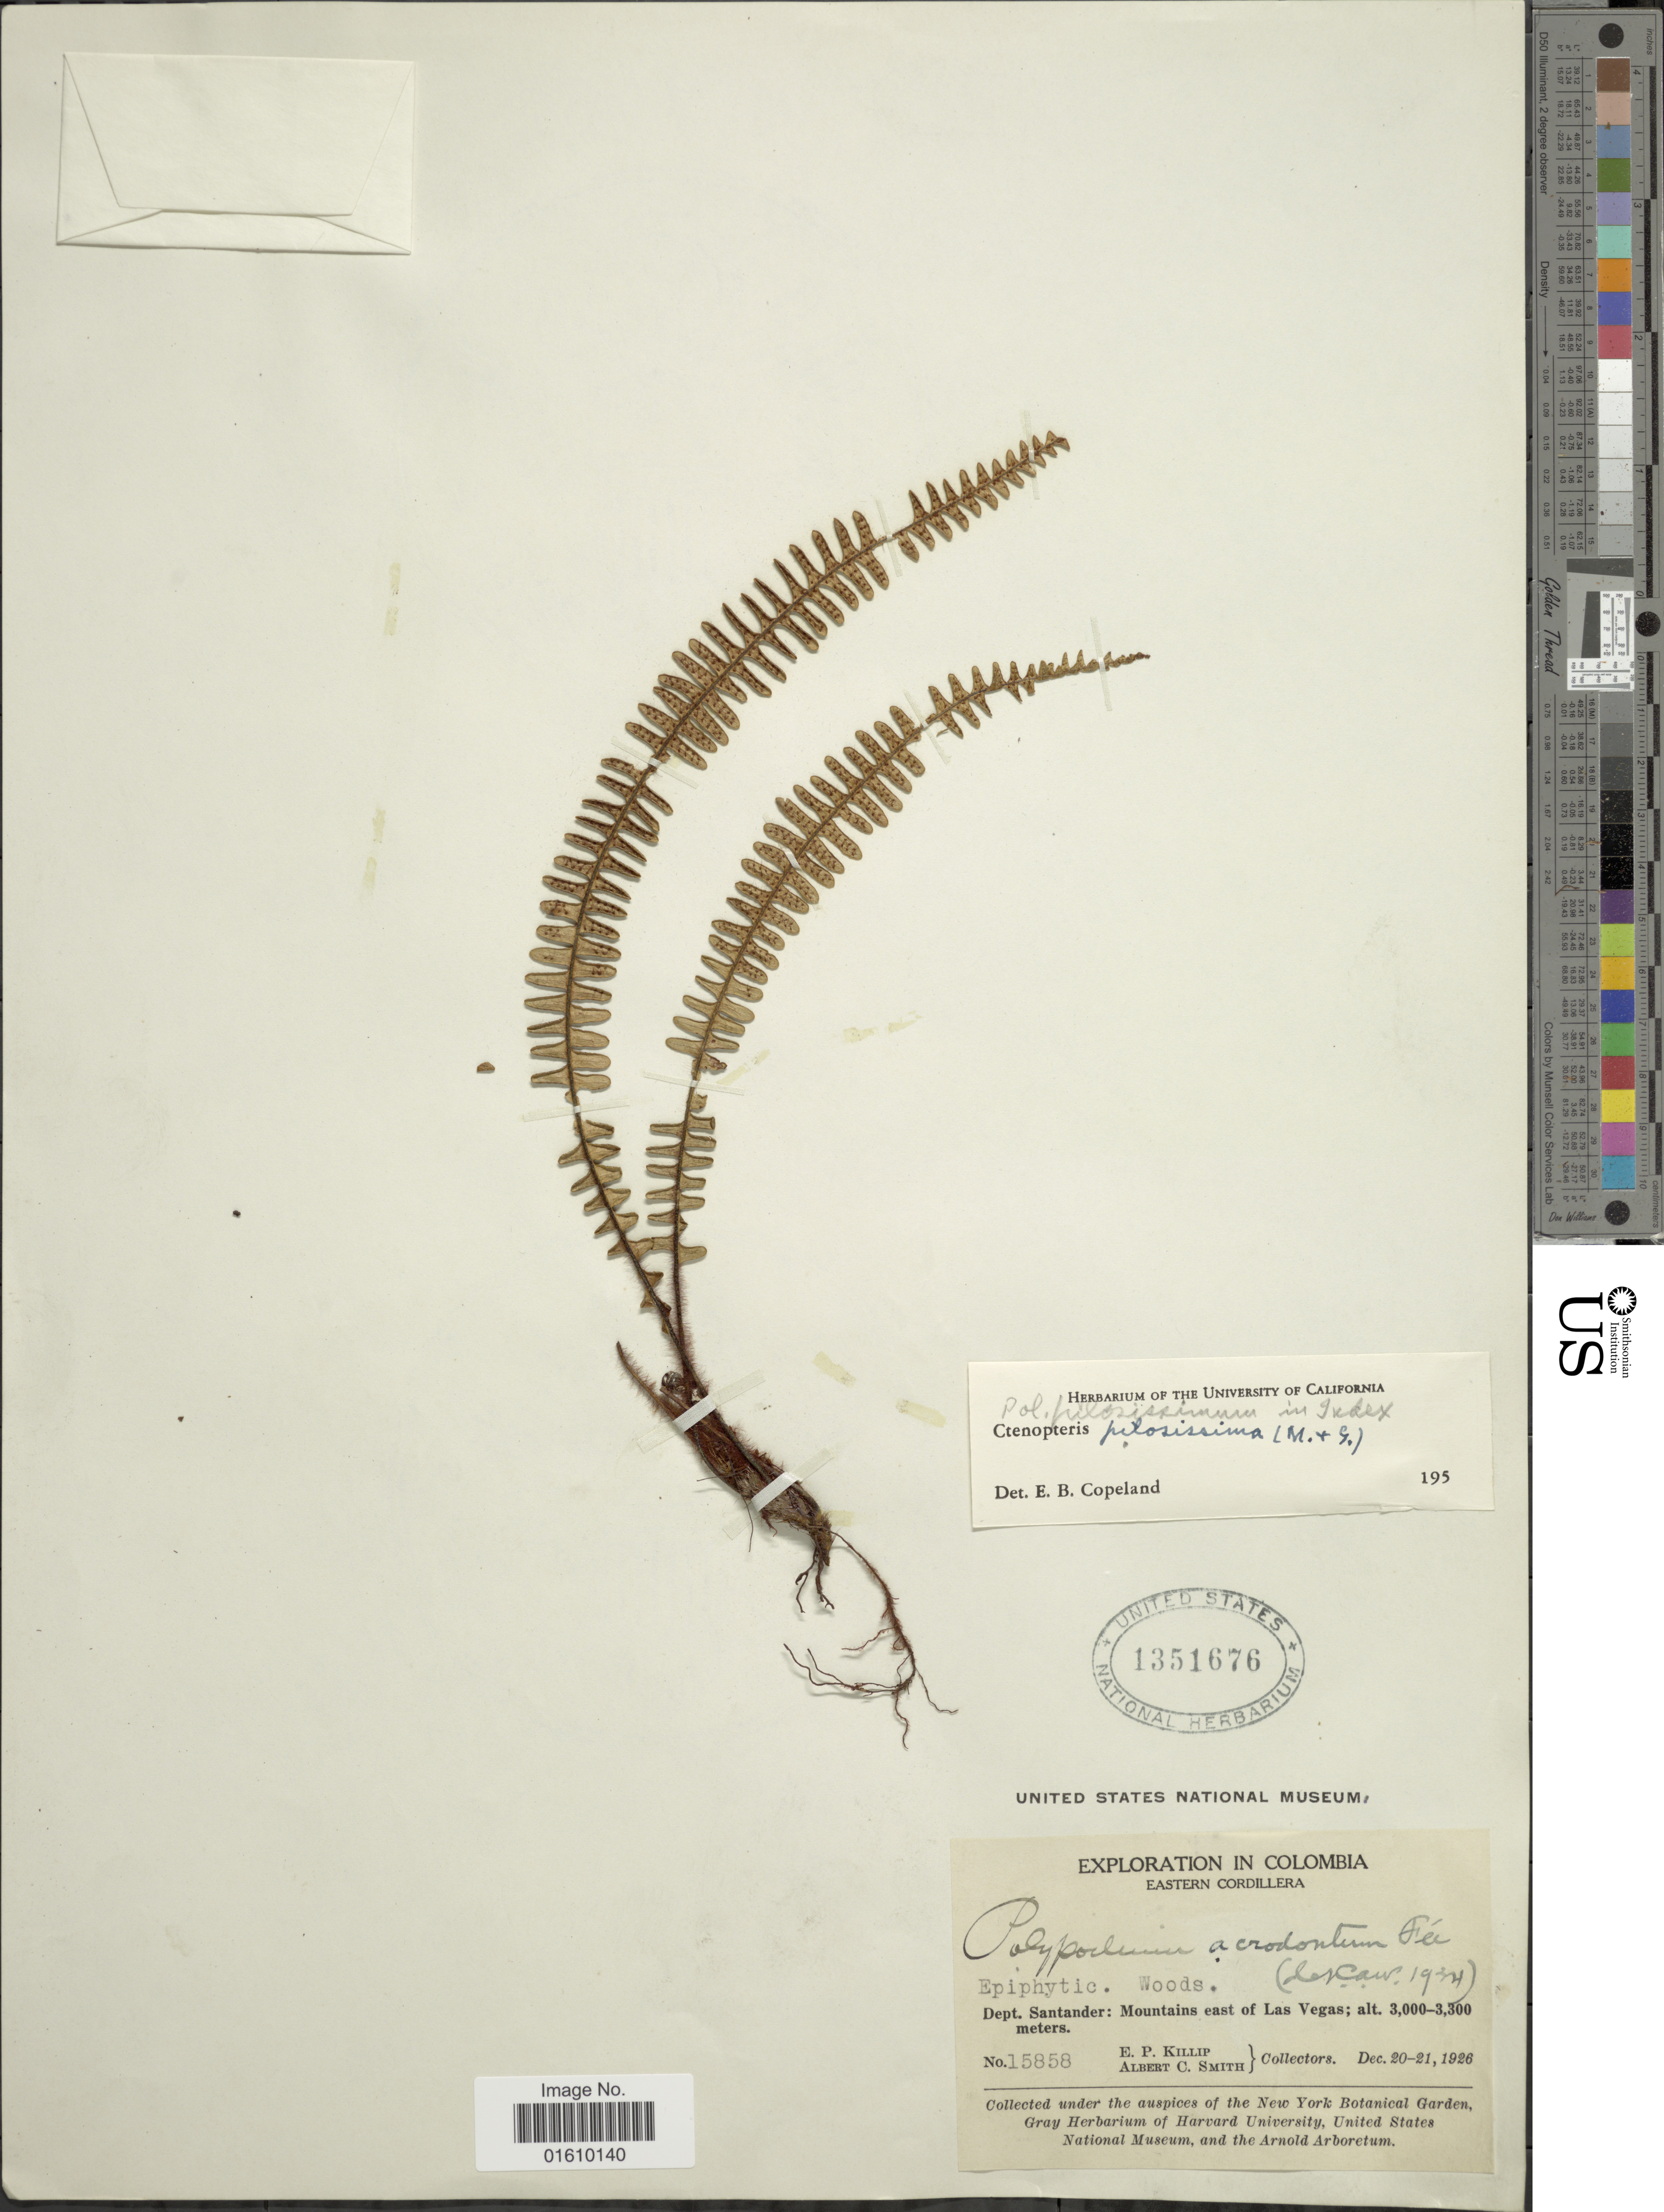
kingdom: Plantae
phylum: Tracheophyta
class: Polypodiopsida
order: Polypodiales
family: Polypodiaceae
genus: Melpomene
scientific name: Melpomene xiphopteroides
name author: (Liebm.) A.R. Sm. & R.C. Moran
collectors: E. P. Killip & A. C. Smith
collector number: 15858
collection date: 1926-12-20/1926-12-21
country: Colombia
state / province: Santander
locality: Eastern Cordillera, Mountains east of Las Vegas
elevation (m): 3000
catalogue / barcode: US 1351676